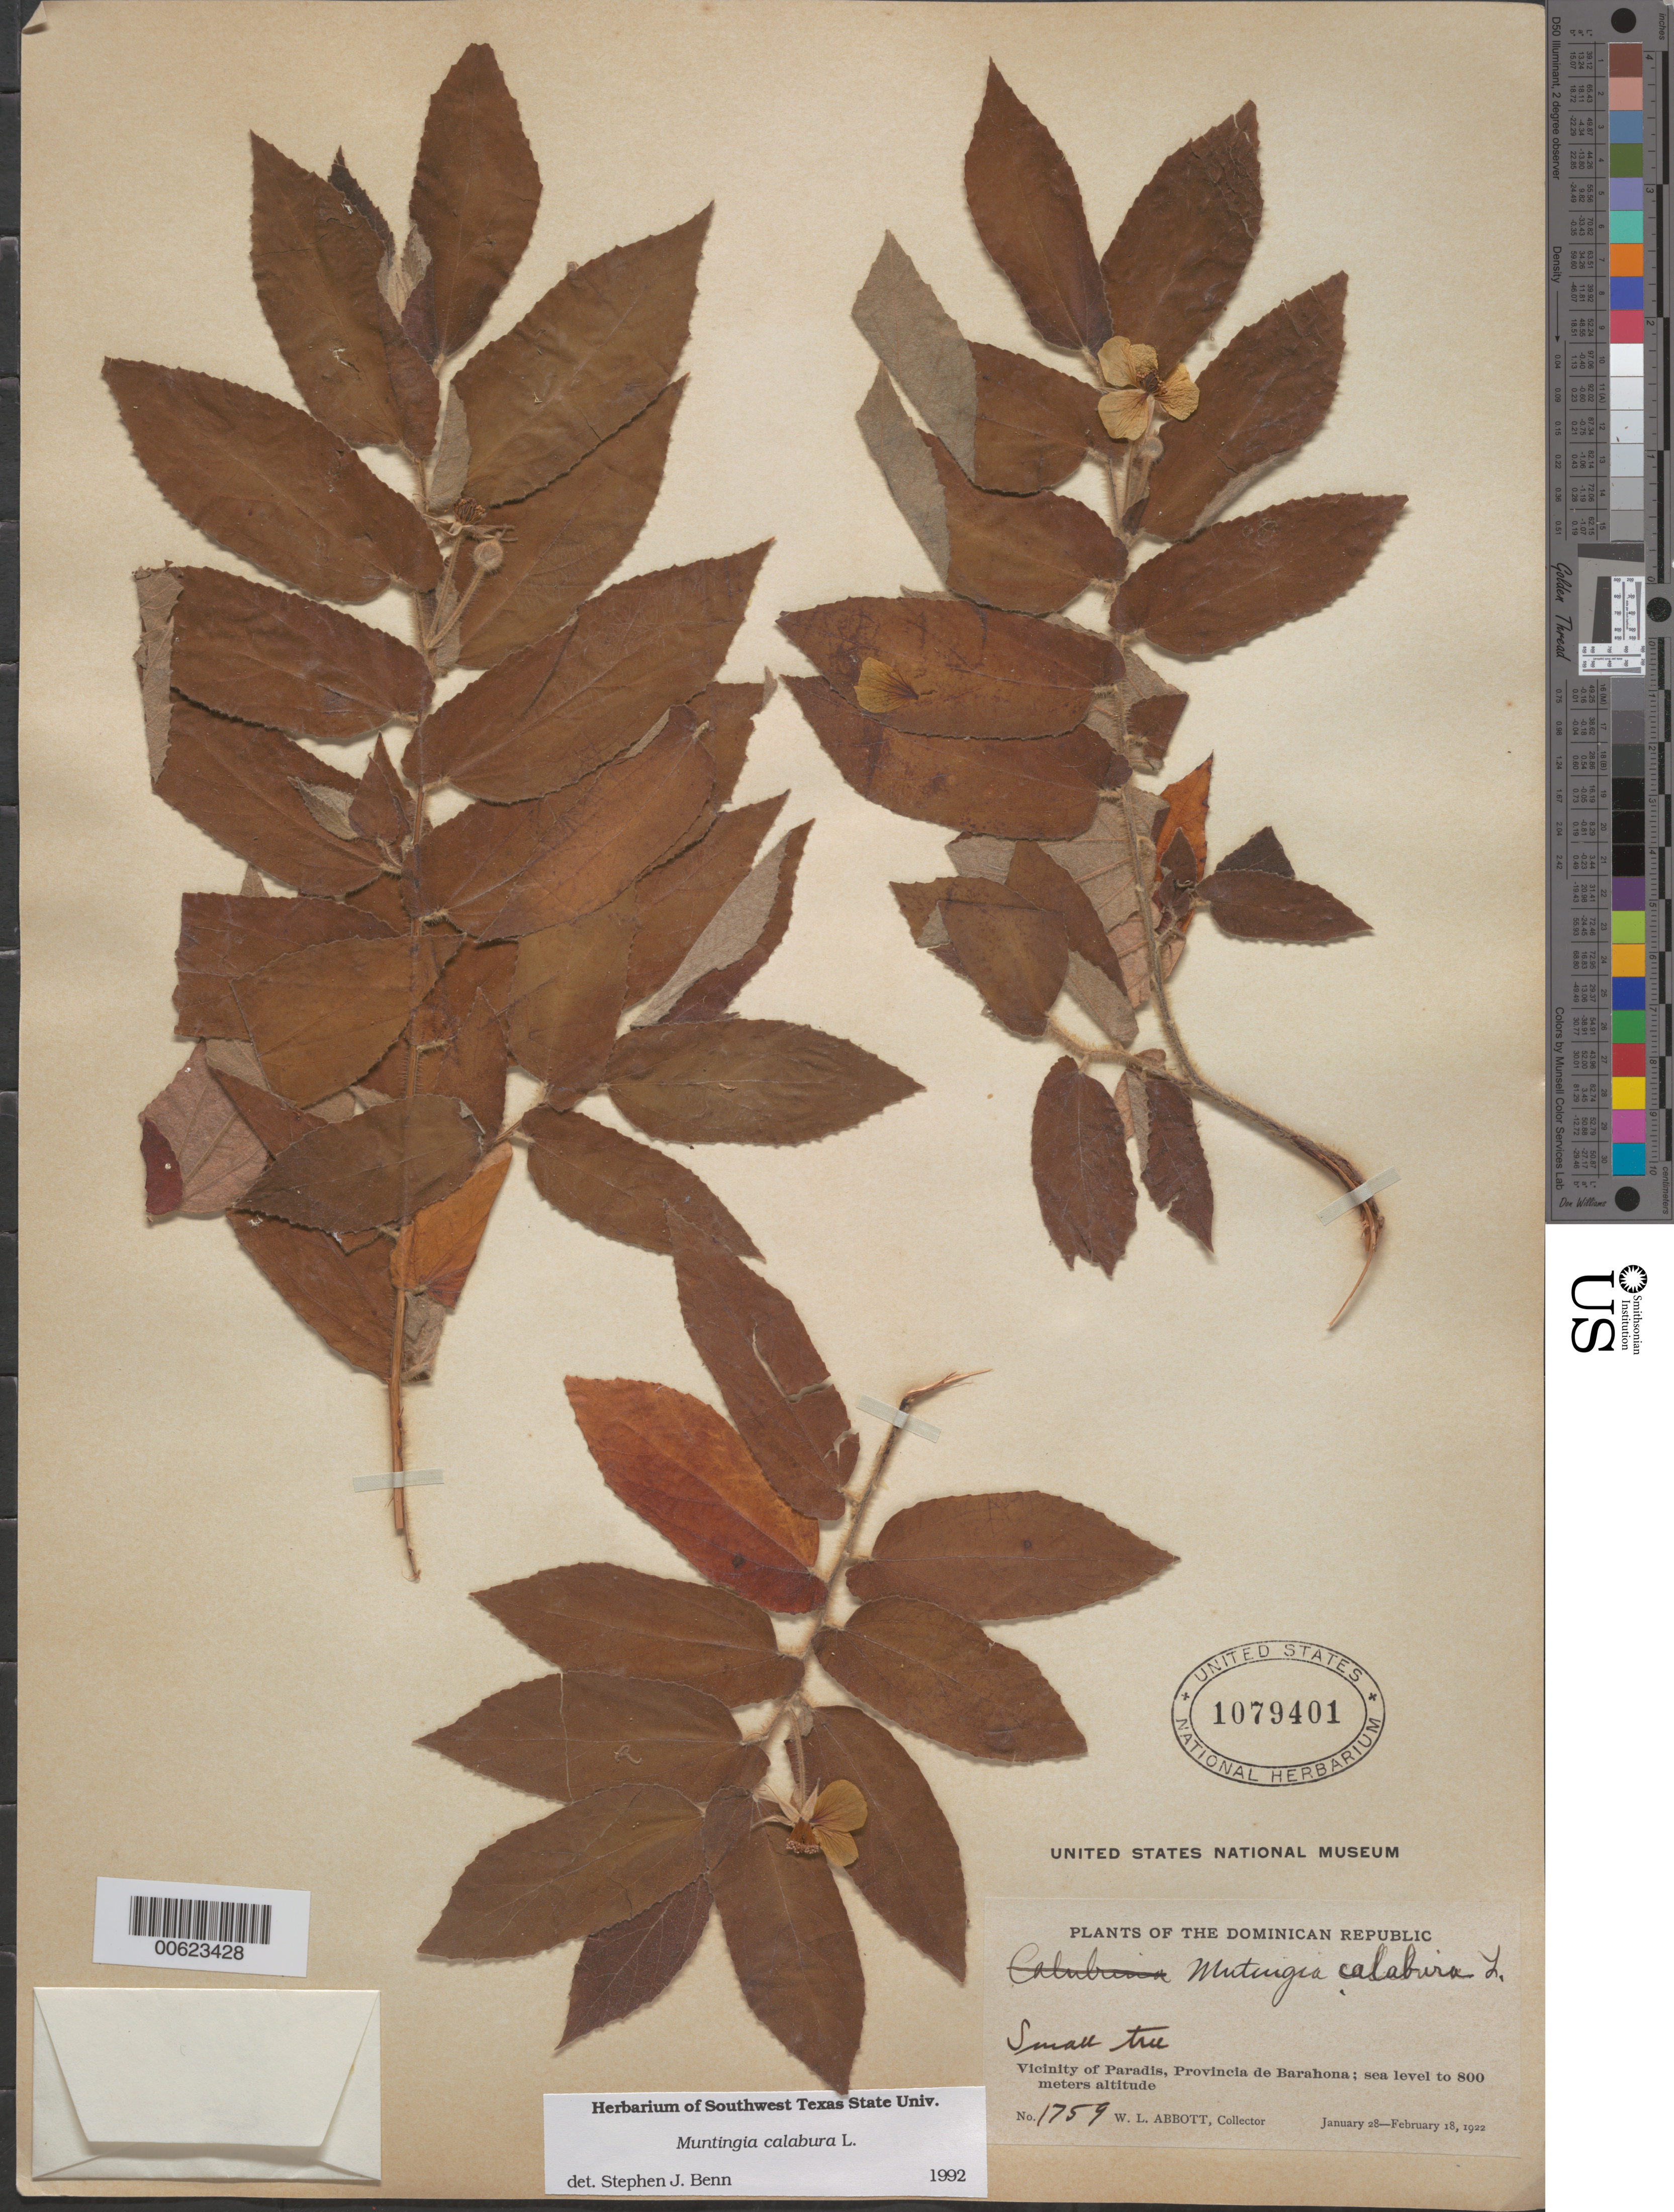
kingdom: Plantae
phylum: Tracheophyta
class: Magnoliopsida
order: Malvales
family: Muntingiaceae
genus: Muntingia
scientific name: Muntingia calabura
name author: L.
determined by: Benn, S. J.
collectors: W. L. Abbott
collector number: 1759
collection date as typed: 28 Jan 1922 to 18 Feb 1922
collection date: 1922-01-28/1922-02-18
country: Dominican Republic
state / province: Barahona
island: Hispaniola Island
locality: Vicinity of Paradis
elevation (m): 0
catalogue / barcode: US 1079401